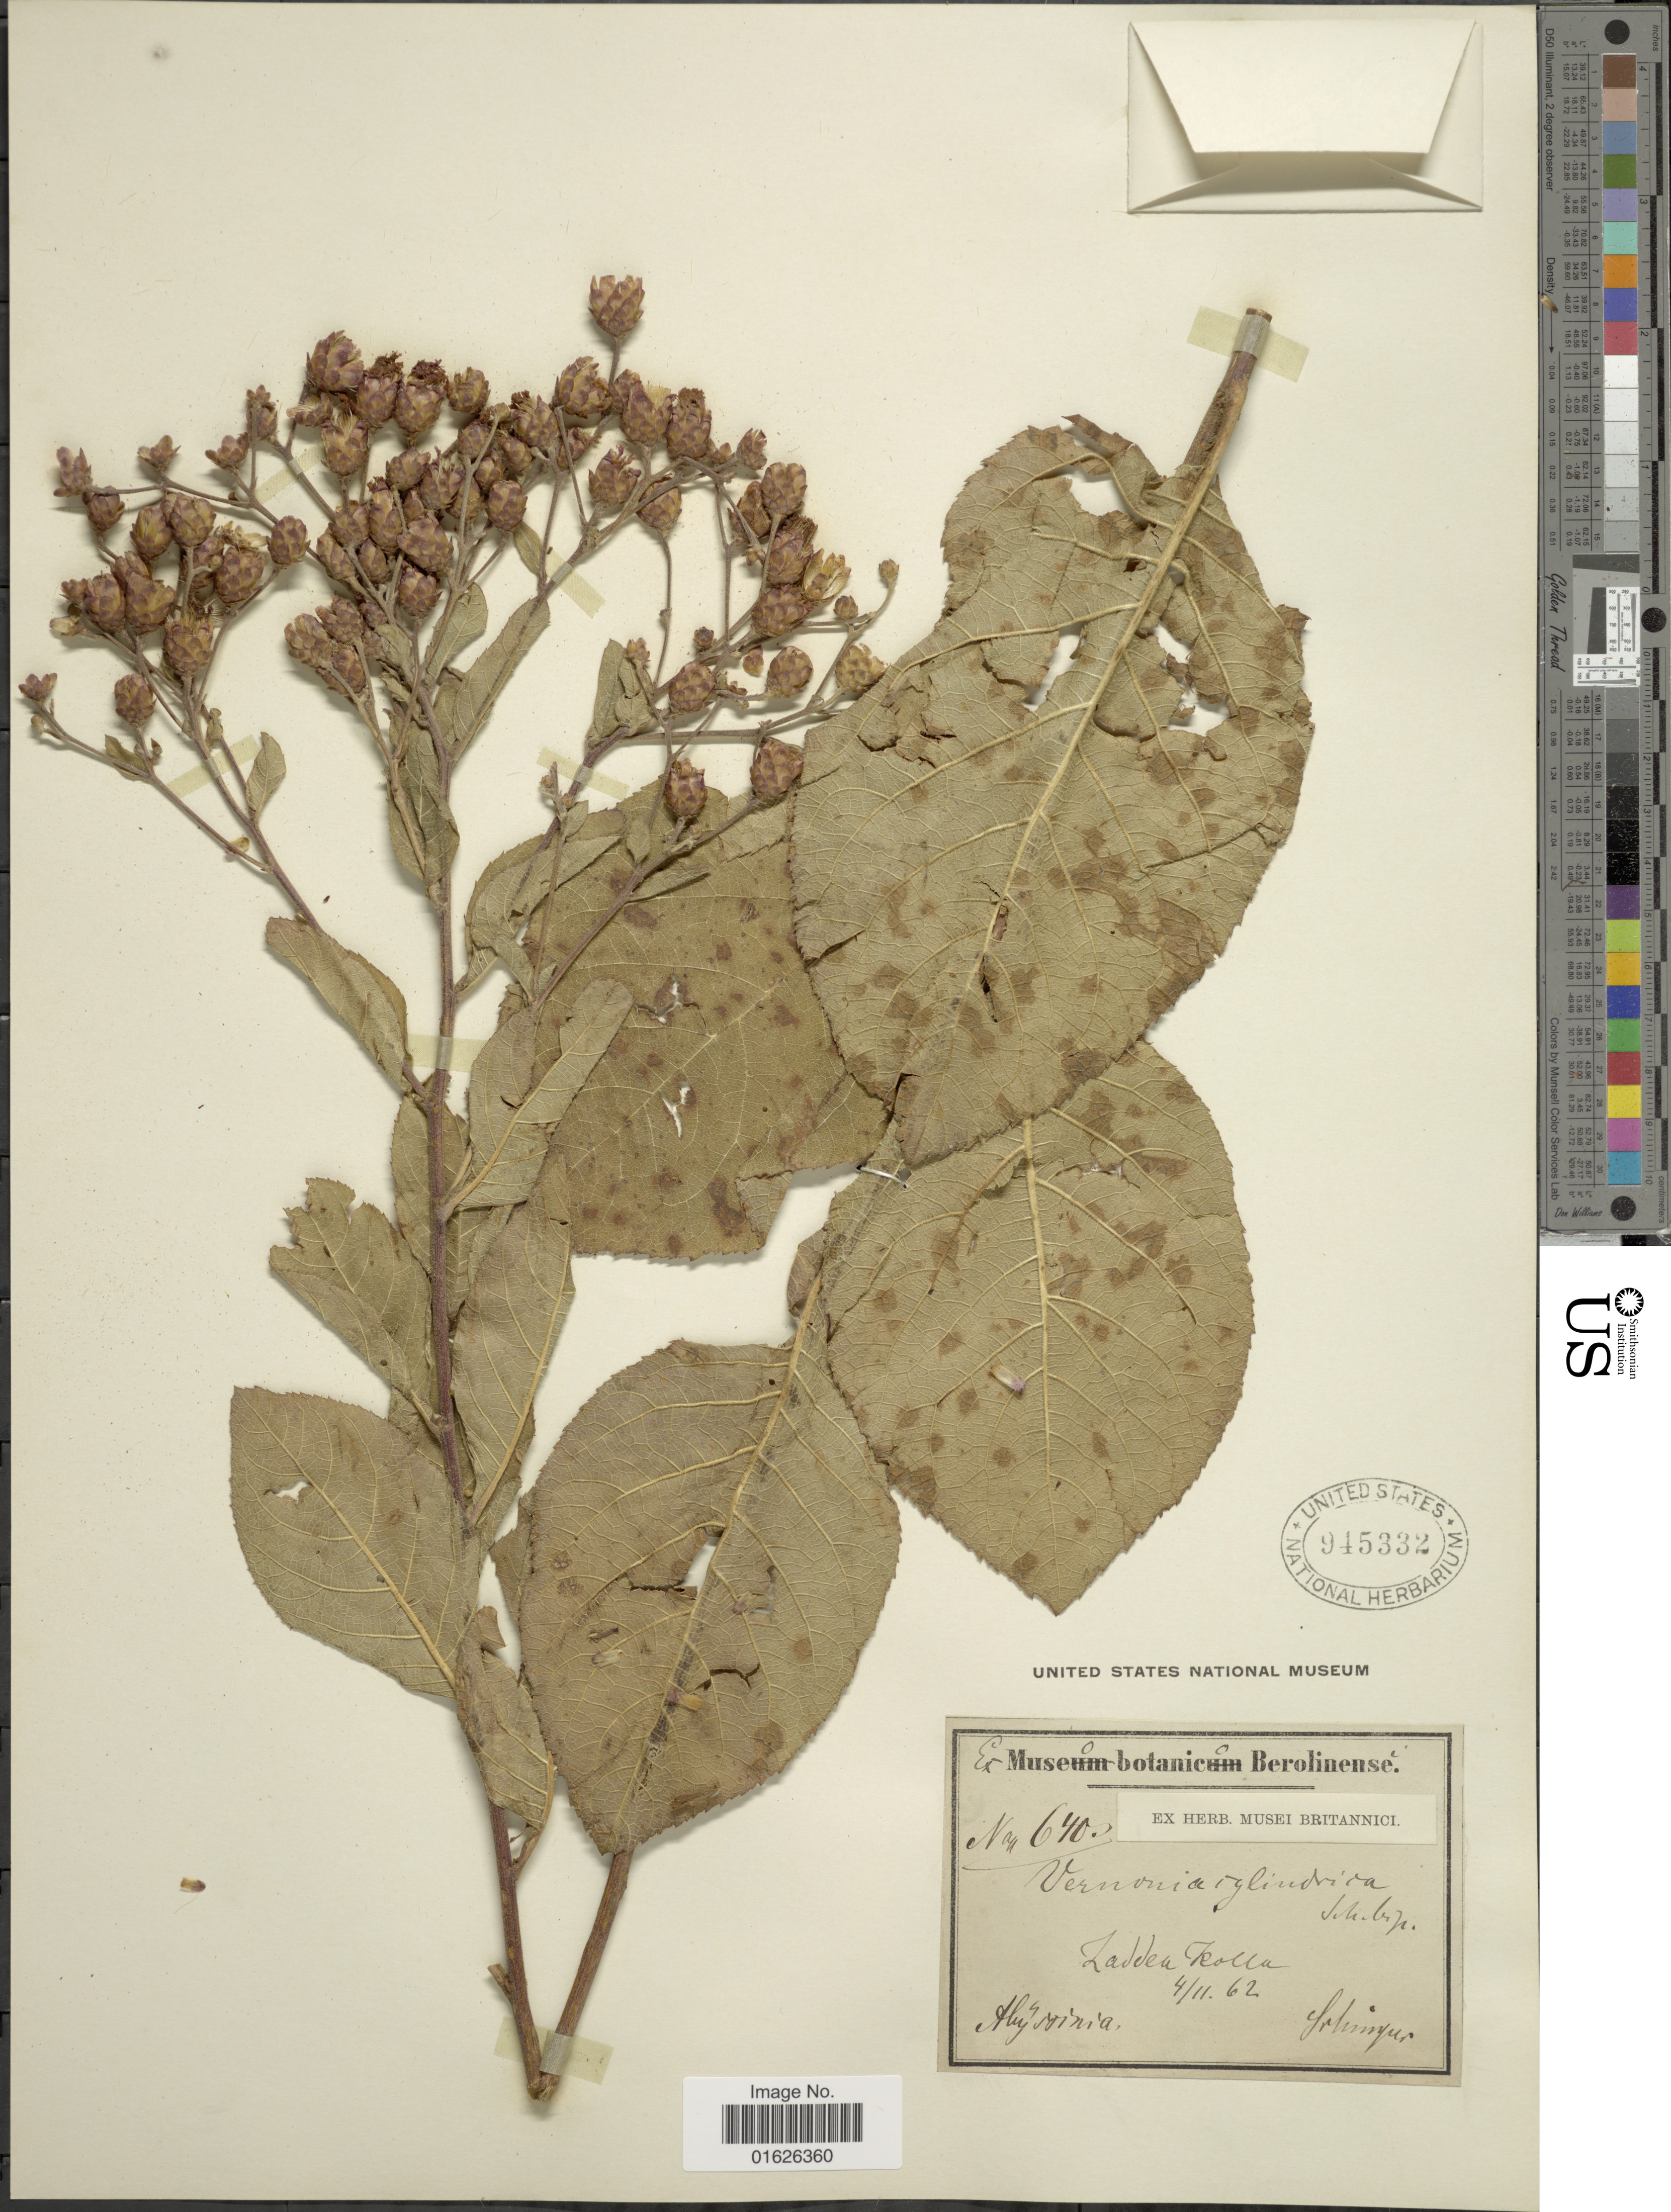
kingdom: Plantae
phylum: Tracheophyta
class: Magnoliopsida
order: Asterales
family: Asteraceae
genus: Gymnanthemum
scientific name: Gymnanthemum cylindrica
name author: (C.B. Clarke) H. Rob.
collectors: -. Schimper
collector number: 640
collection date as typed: Transcribed d/m/y: 4/11/62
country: Eritrea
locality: Abyssinia, Zadden Kolla, Abyssinia. [interpreted]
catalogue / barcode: US 945332